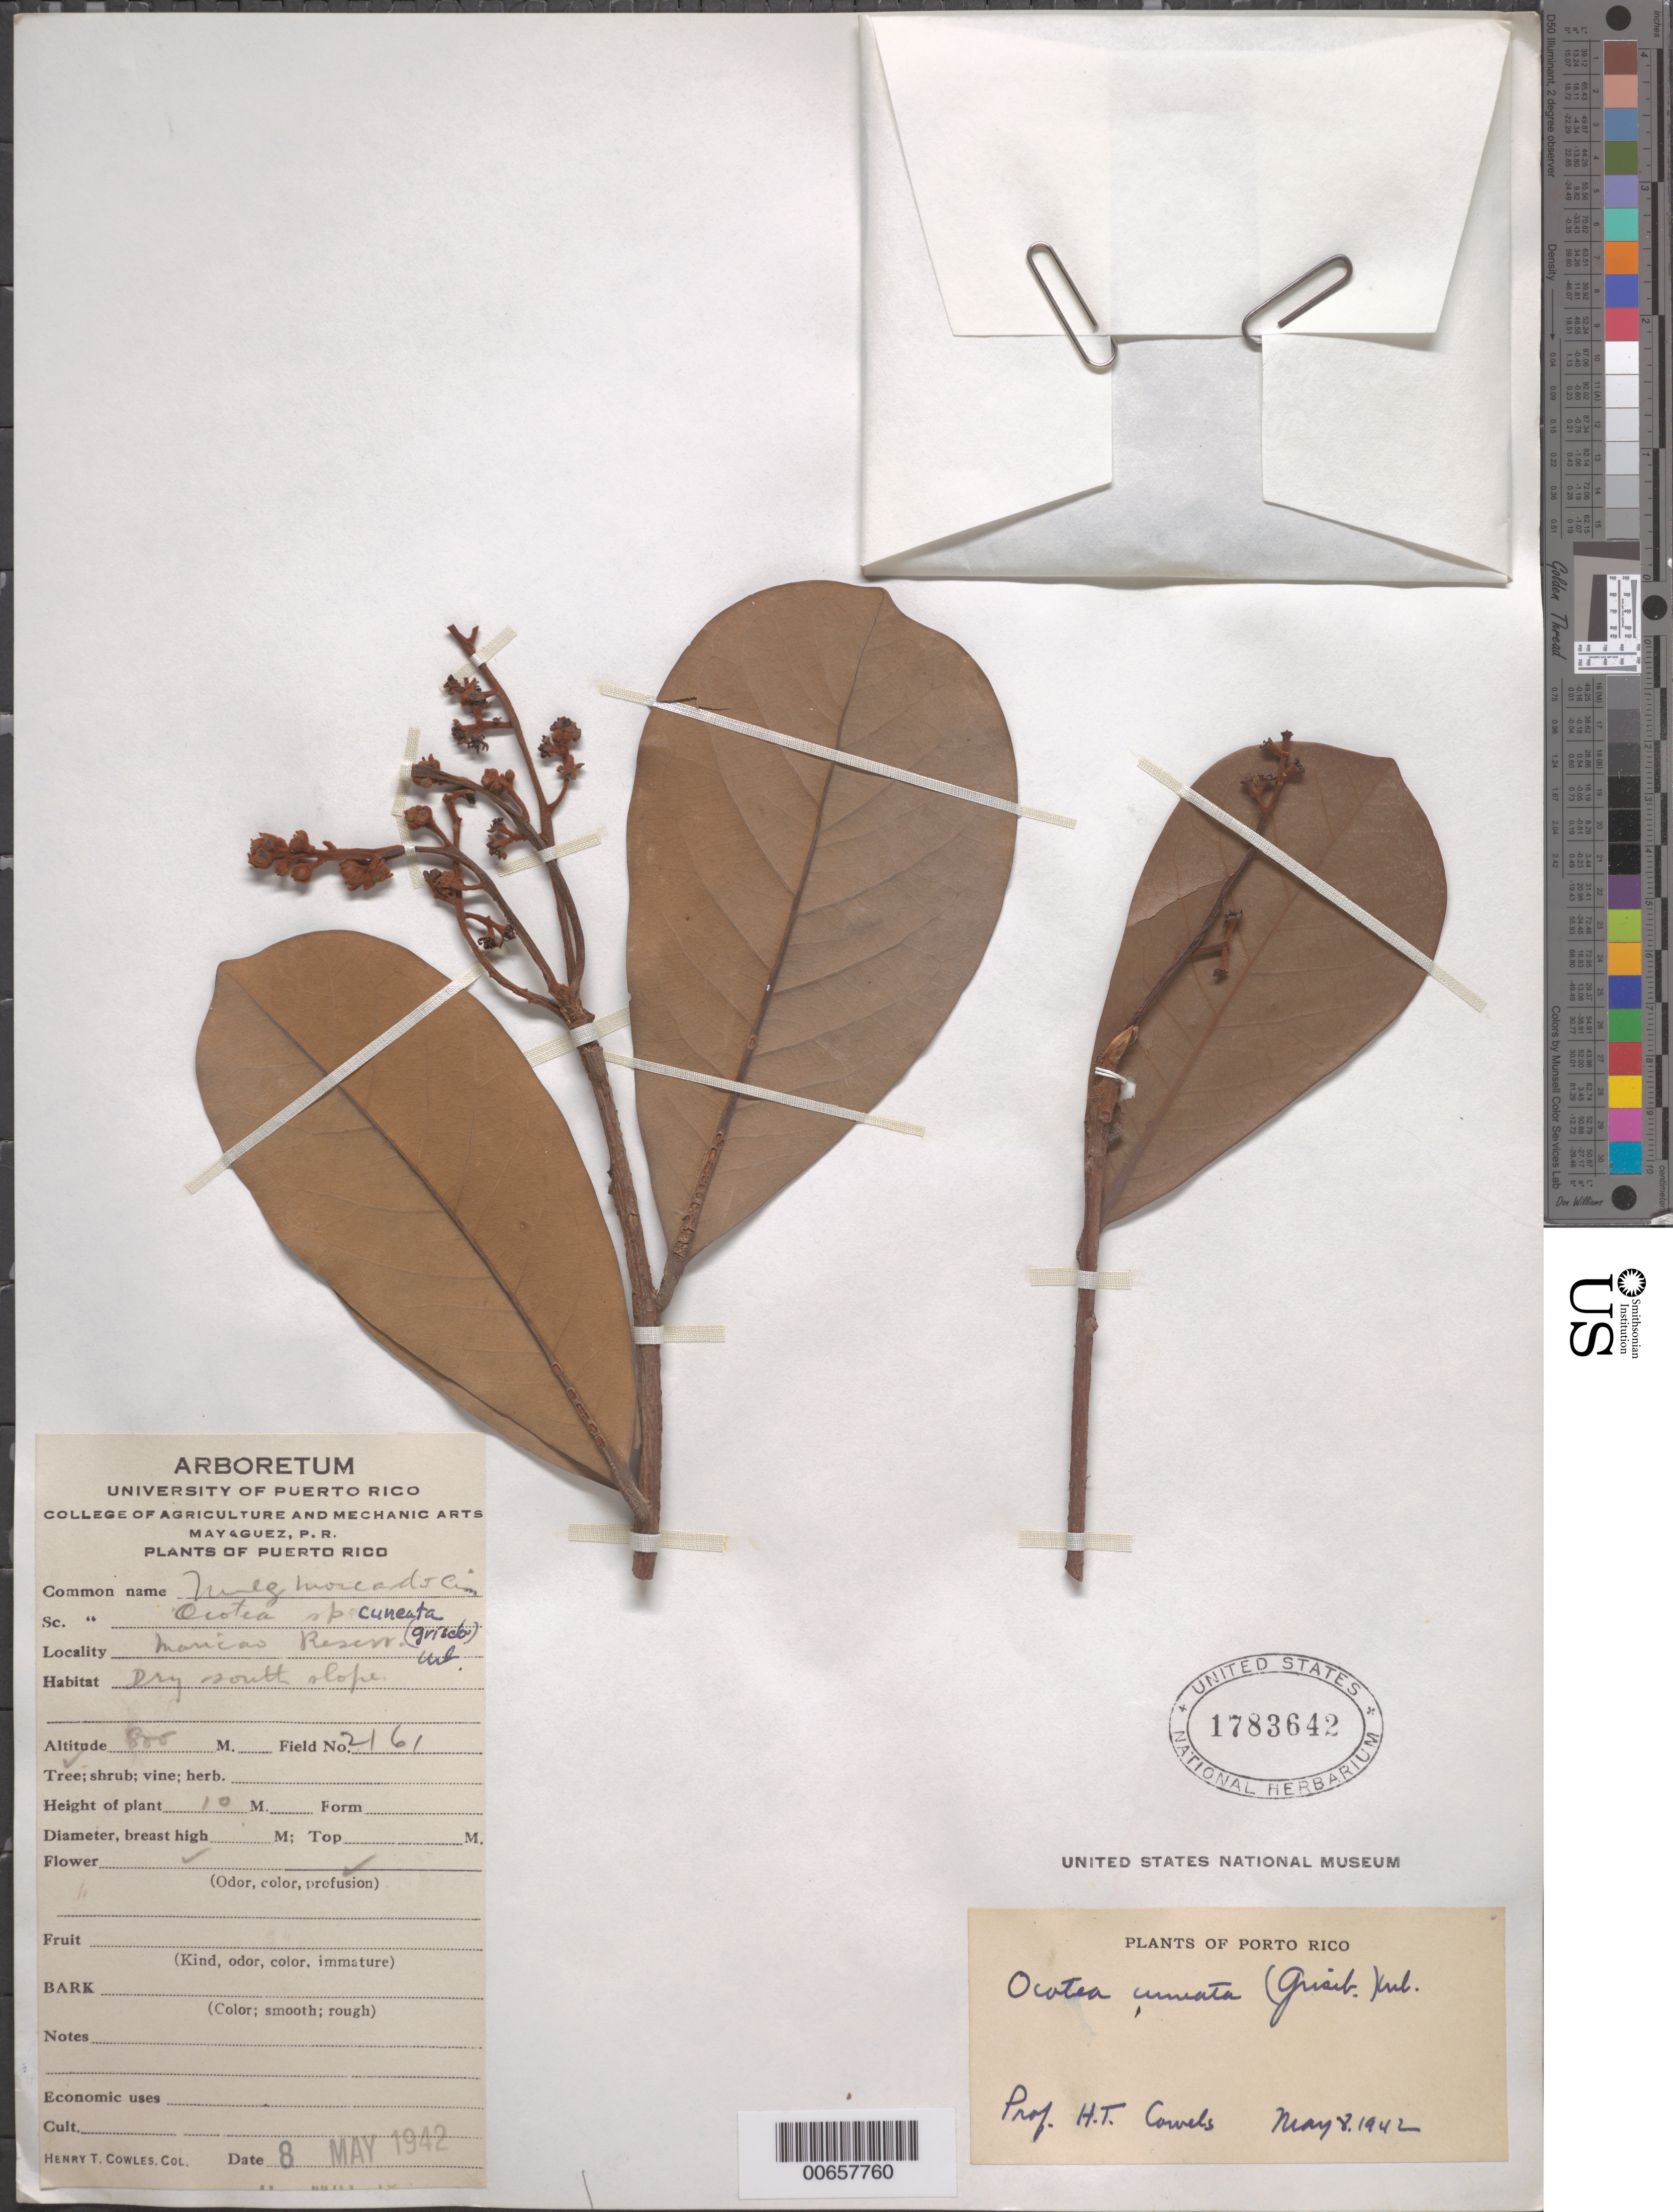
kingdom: Plantae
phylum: Tracheophyta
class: Magnoliopsida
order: Laurales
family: Lauraceae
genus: Ocotea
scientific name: Ocotea cuneata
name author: (Griseb.) M. Gómez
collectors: H. Cowles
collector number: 2161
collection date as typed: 08 May 1942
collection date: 1942-05-08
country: Puerto Rico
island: Greater Antilles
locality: Mayaguez, Maricao Reservior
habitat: Dry south slope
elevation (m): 800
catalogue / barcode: US 1783642